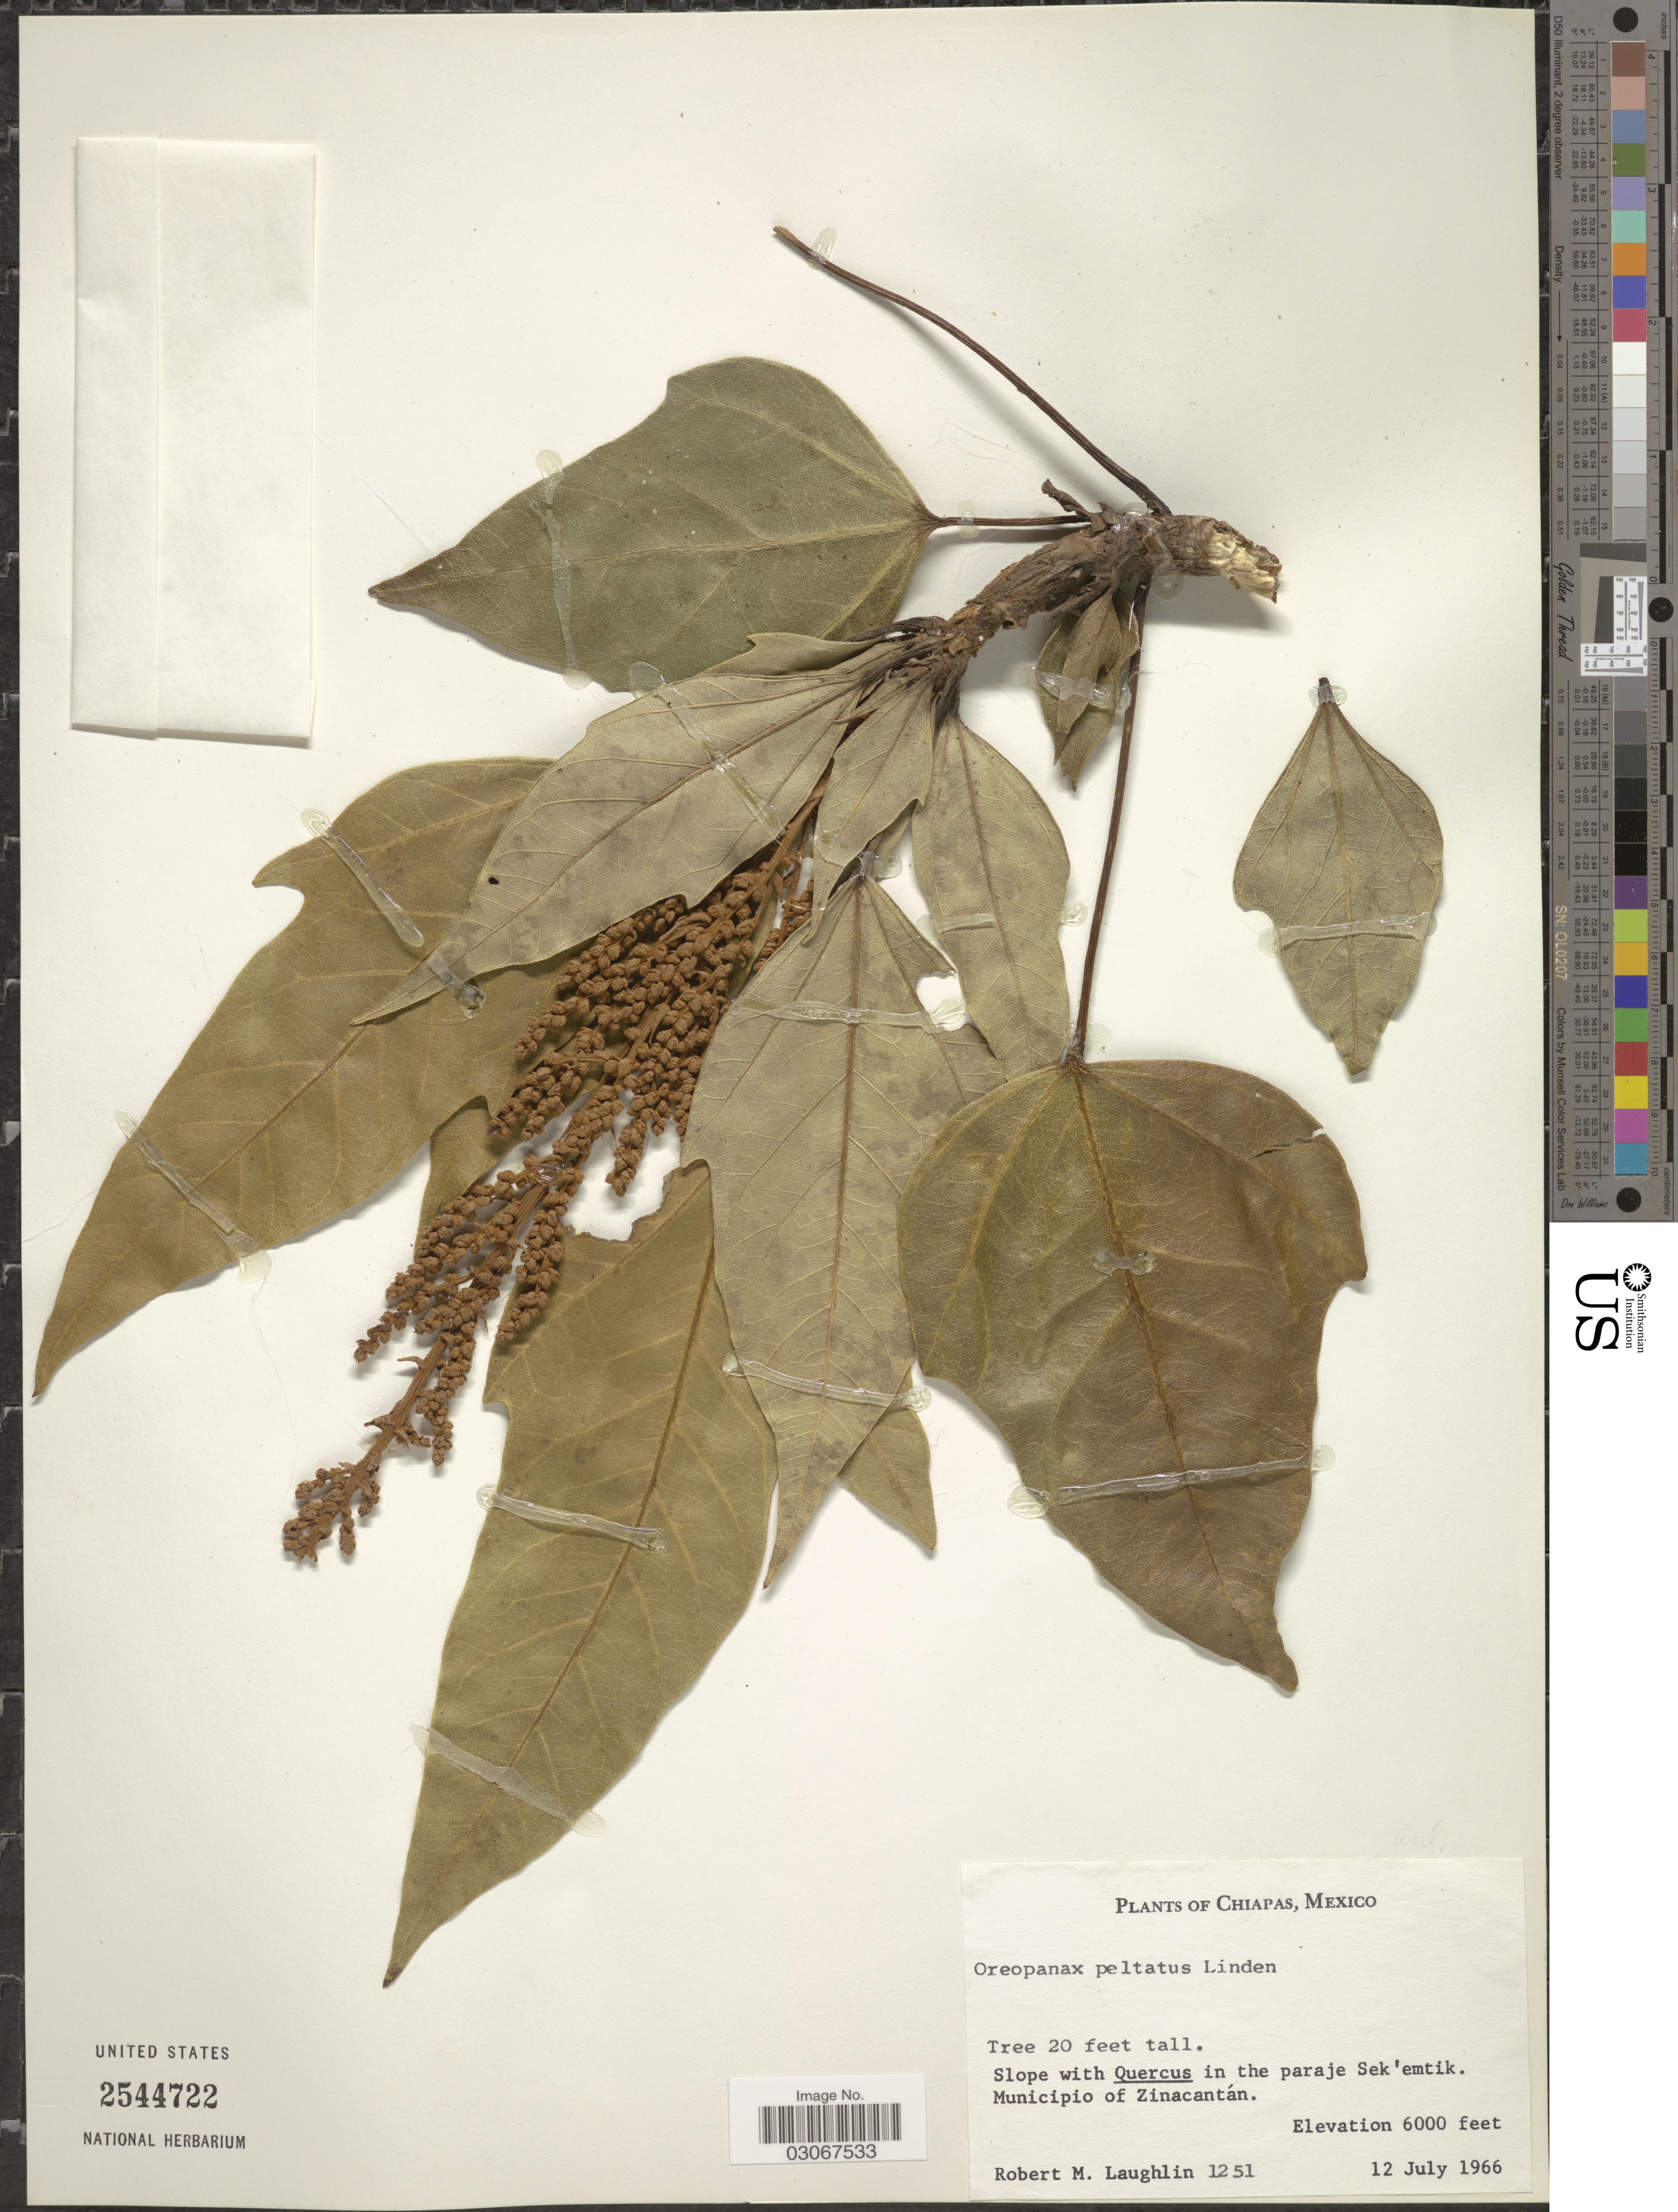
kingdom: Plantae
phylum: Tracheophyta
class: Magnoliopsida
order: Apiales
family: Araliaceae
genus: Oreopanax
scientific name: Oreopanax peltatus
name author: Linden ex Regel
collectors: R. M. Laughlin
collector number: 1251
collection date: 1966-07-12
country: Mexico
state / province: Chiapas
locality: In the paraje Sek'emtik. Municipio of Zinacantán.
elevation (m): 1829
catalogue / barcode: US 2544722